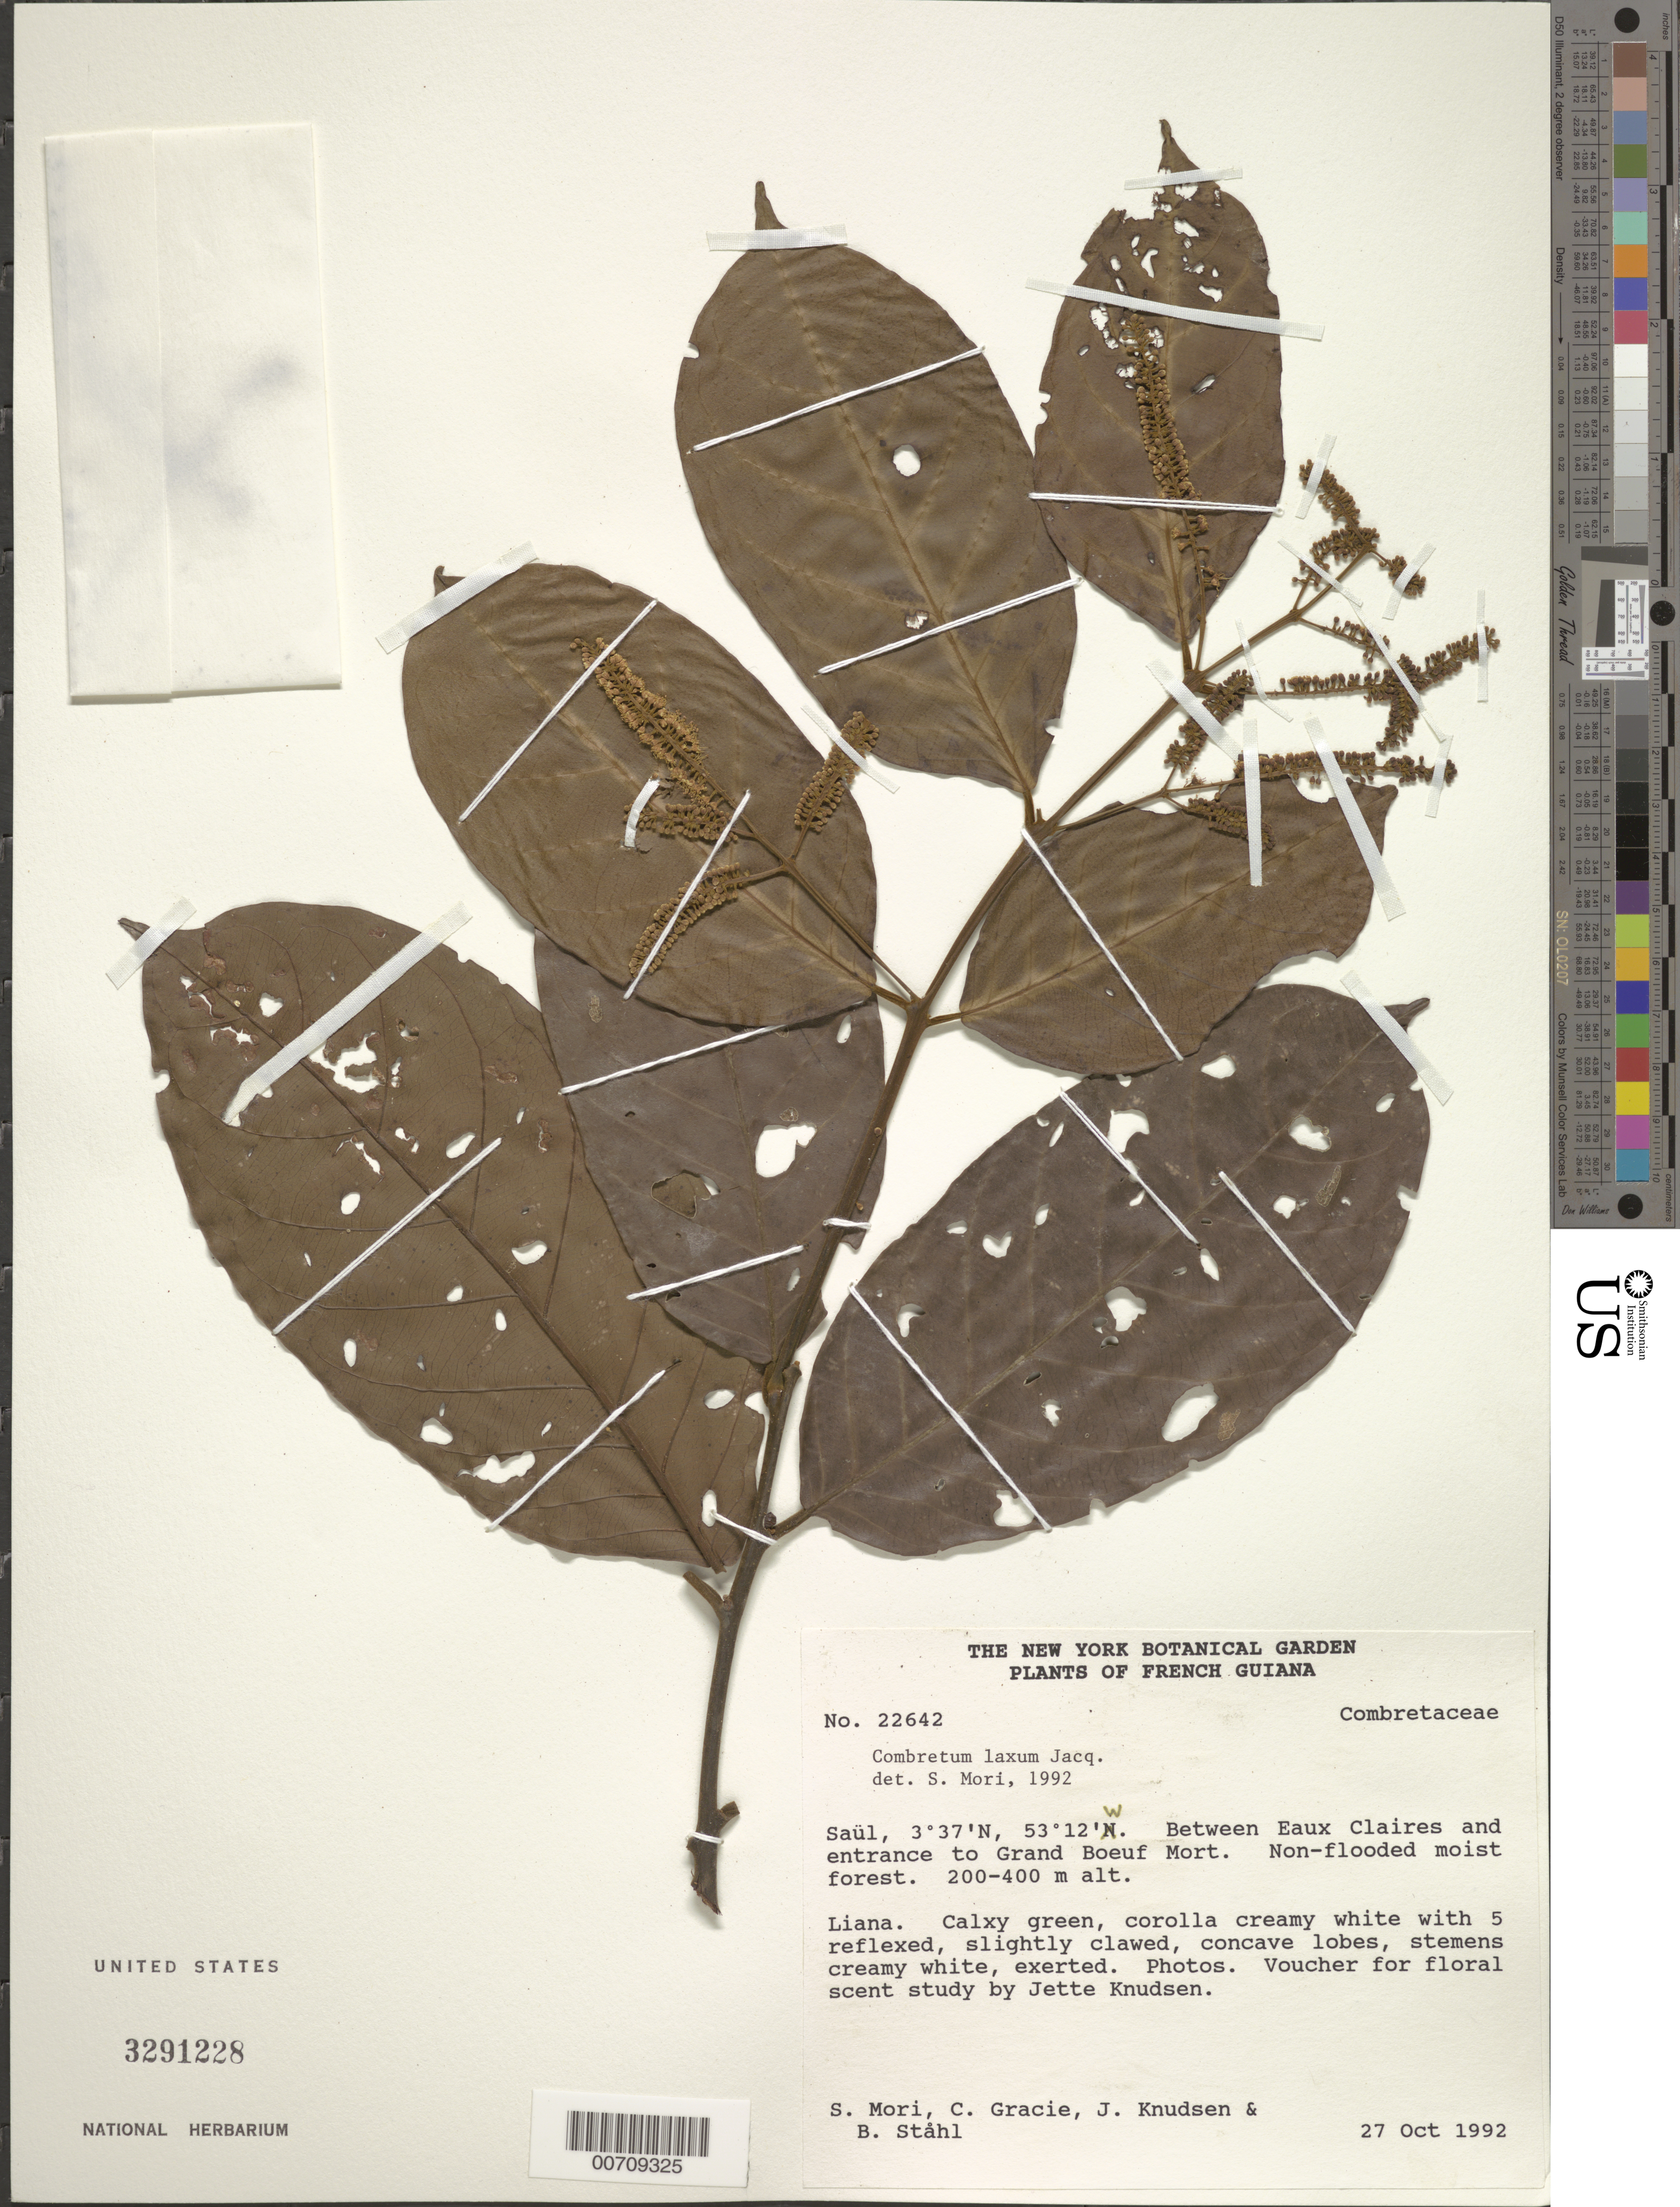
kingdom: Plantae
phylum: Tracheophyta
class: Magnoliopsida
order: Myrtales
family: Combretaceae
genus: Combretum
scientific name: Combretum laxum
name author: Jacq.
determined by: Mori, Scott A.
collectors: S. Mori, C. A. Gracie, J. Knudsen & B. Ståhl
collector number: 22642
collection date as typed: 27-Oct-92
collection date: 1992-10-27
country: French Guiana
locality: Saül, between Eaux Claires and entrance to Grand Boeuf Mort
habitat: Non-flooded moist forest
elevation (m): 200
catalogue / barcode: US 3291228